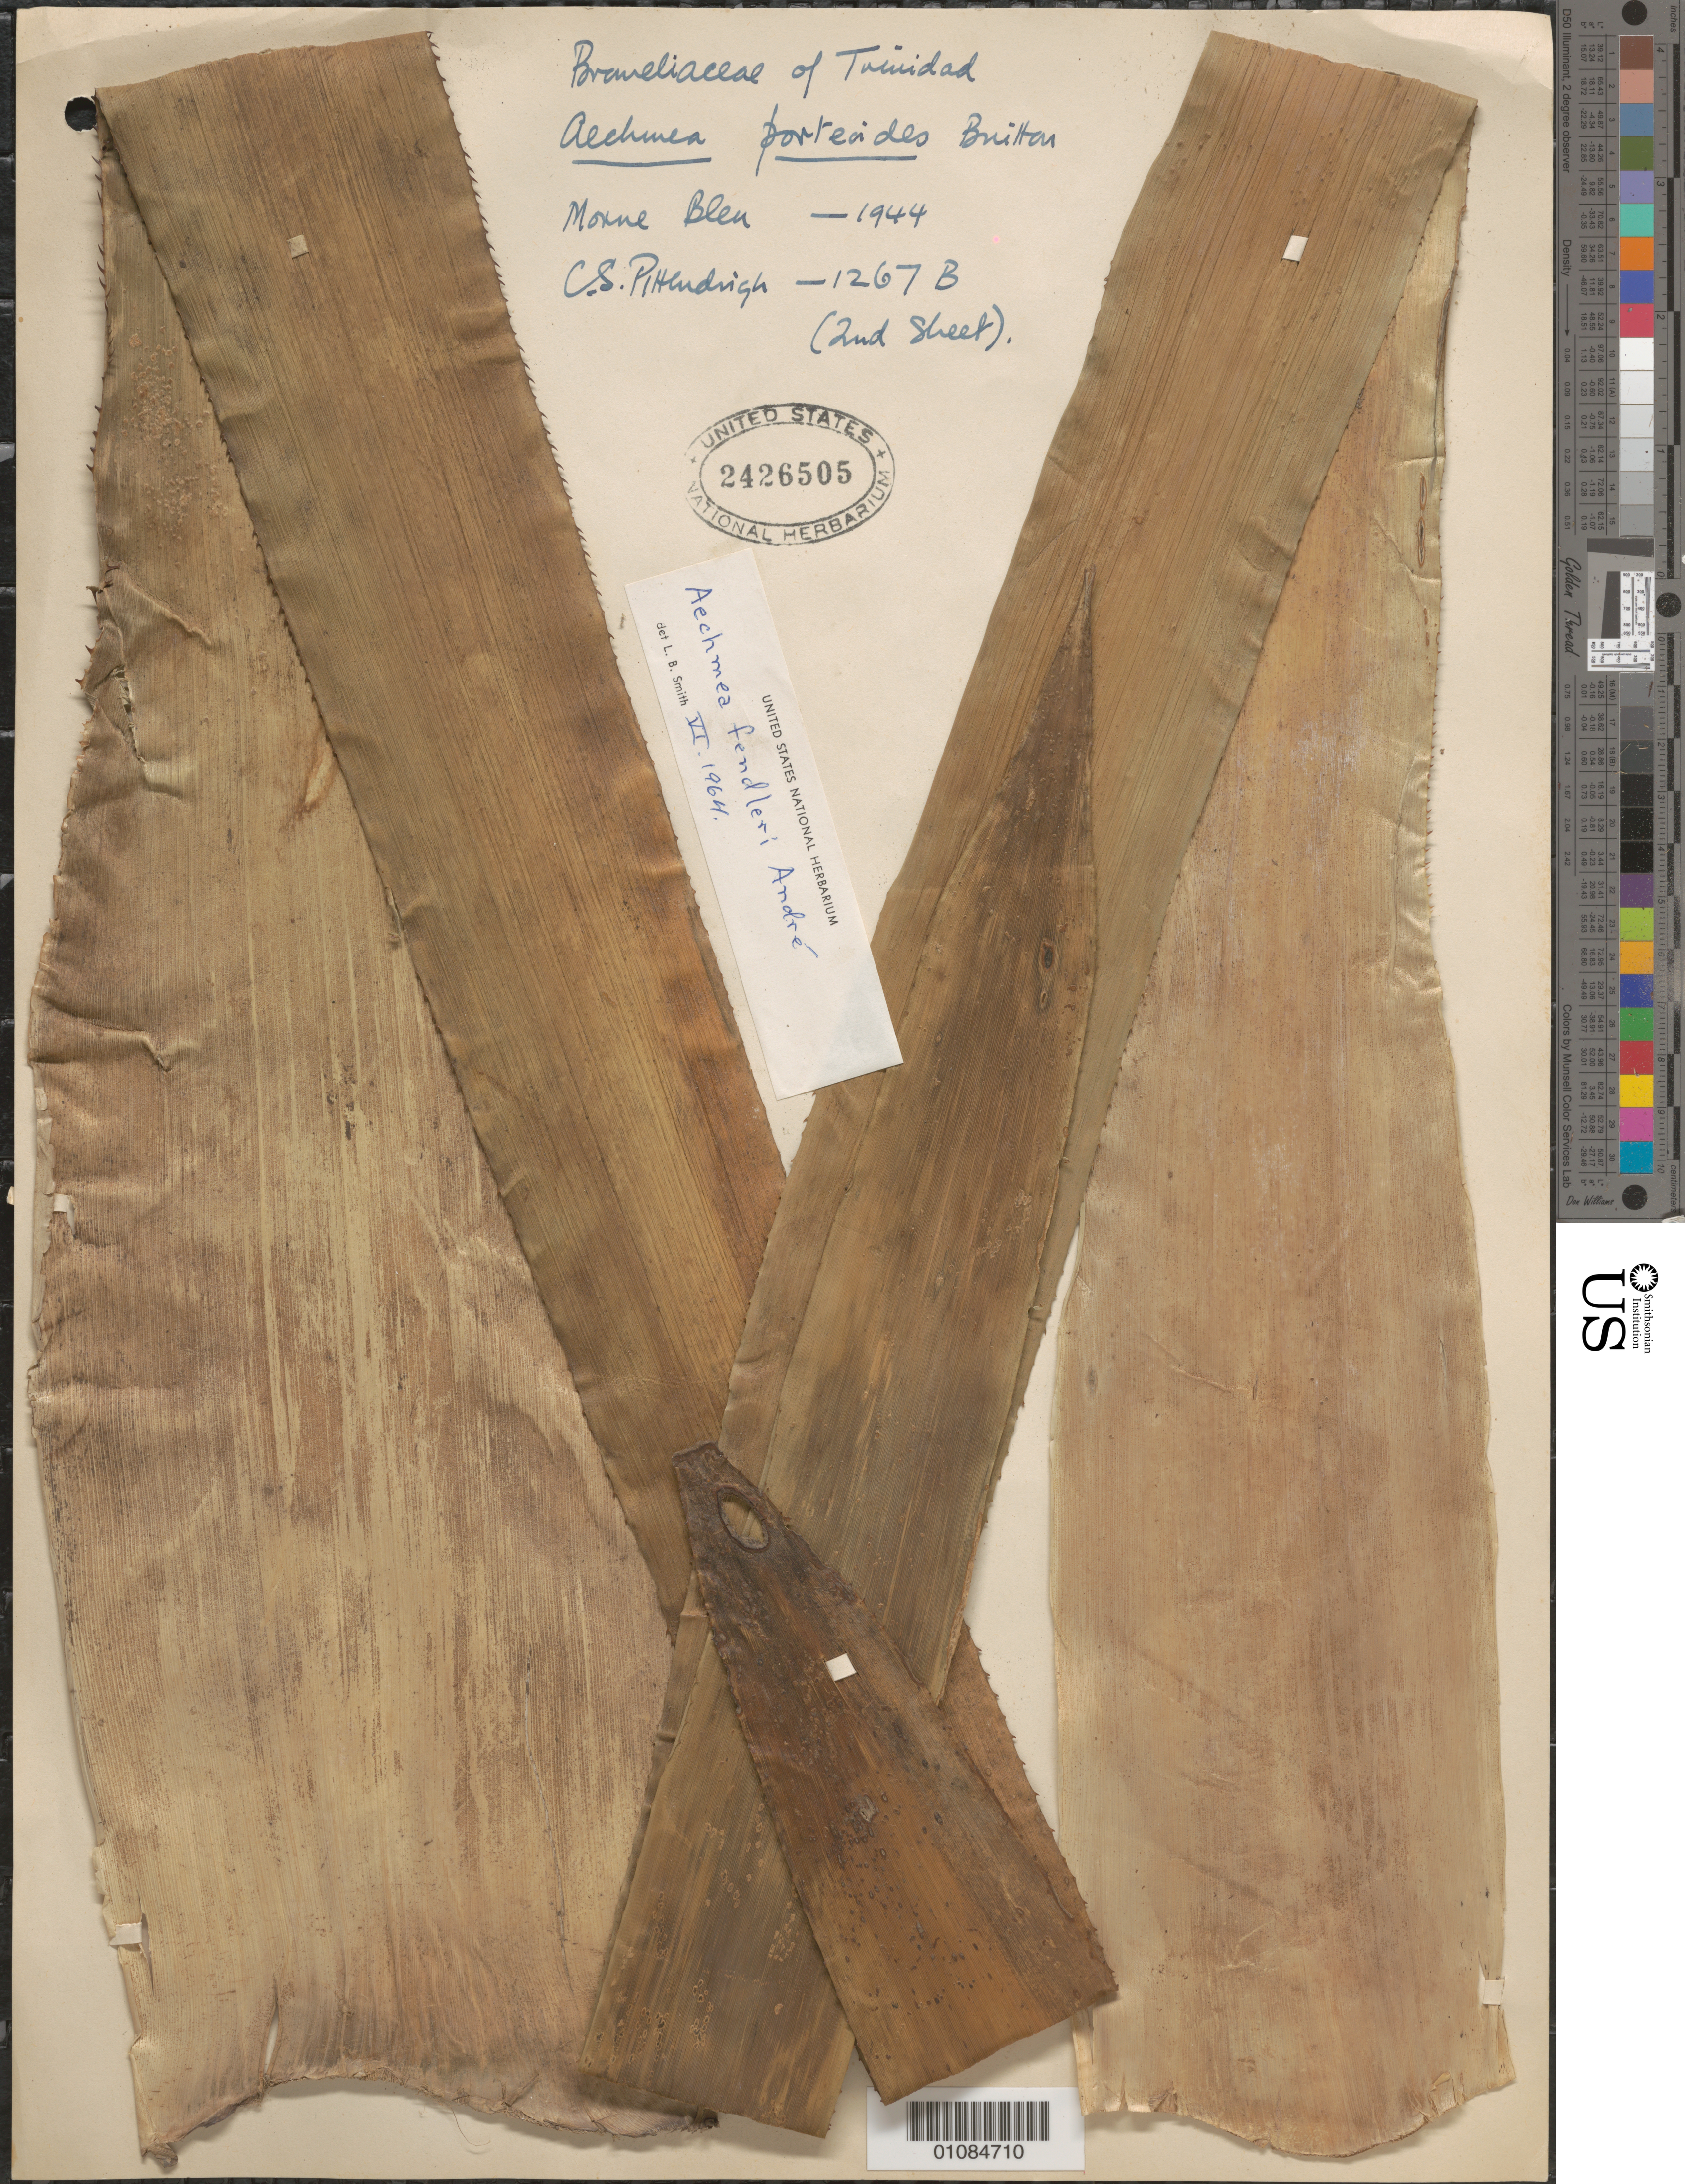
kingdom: Plantae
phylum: Tracheophyta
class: Liliopsida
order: Poales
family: Bromeliaceae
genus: Aechmea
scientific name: Aechmea fendleri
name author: André ex Mez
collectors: C. S. Pittendrigh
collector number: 1267B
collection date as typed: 1944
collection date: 1944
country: Trinidad and Tobago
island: Trinidad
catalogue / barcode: US 2426505